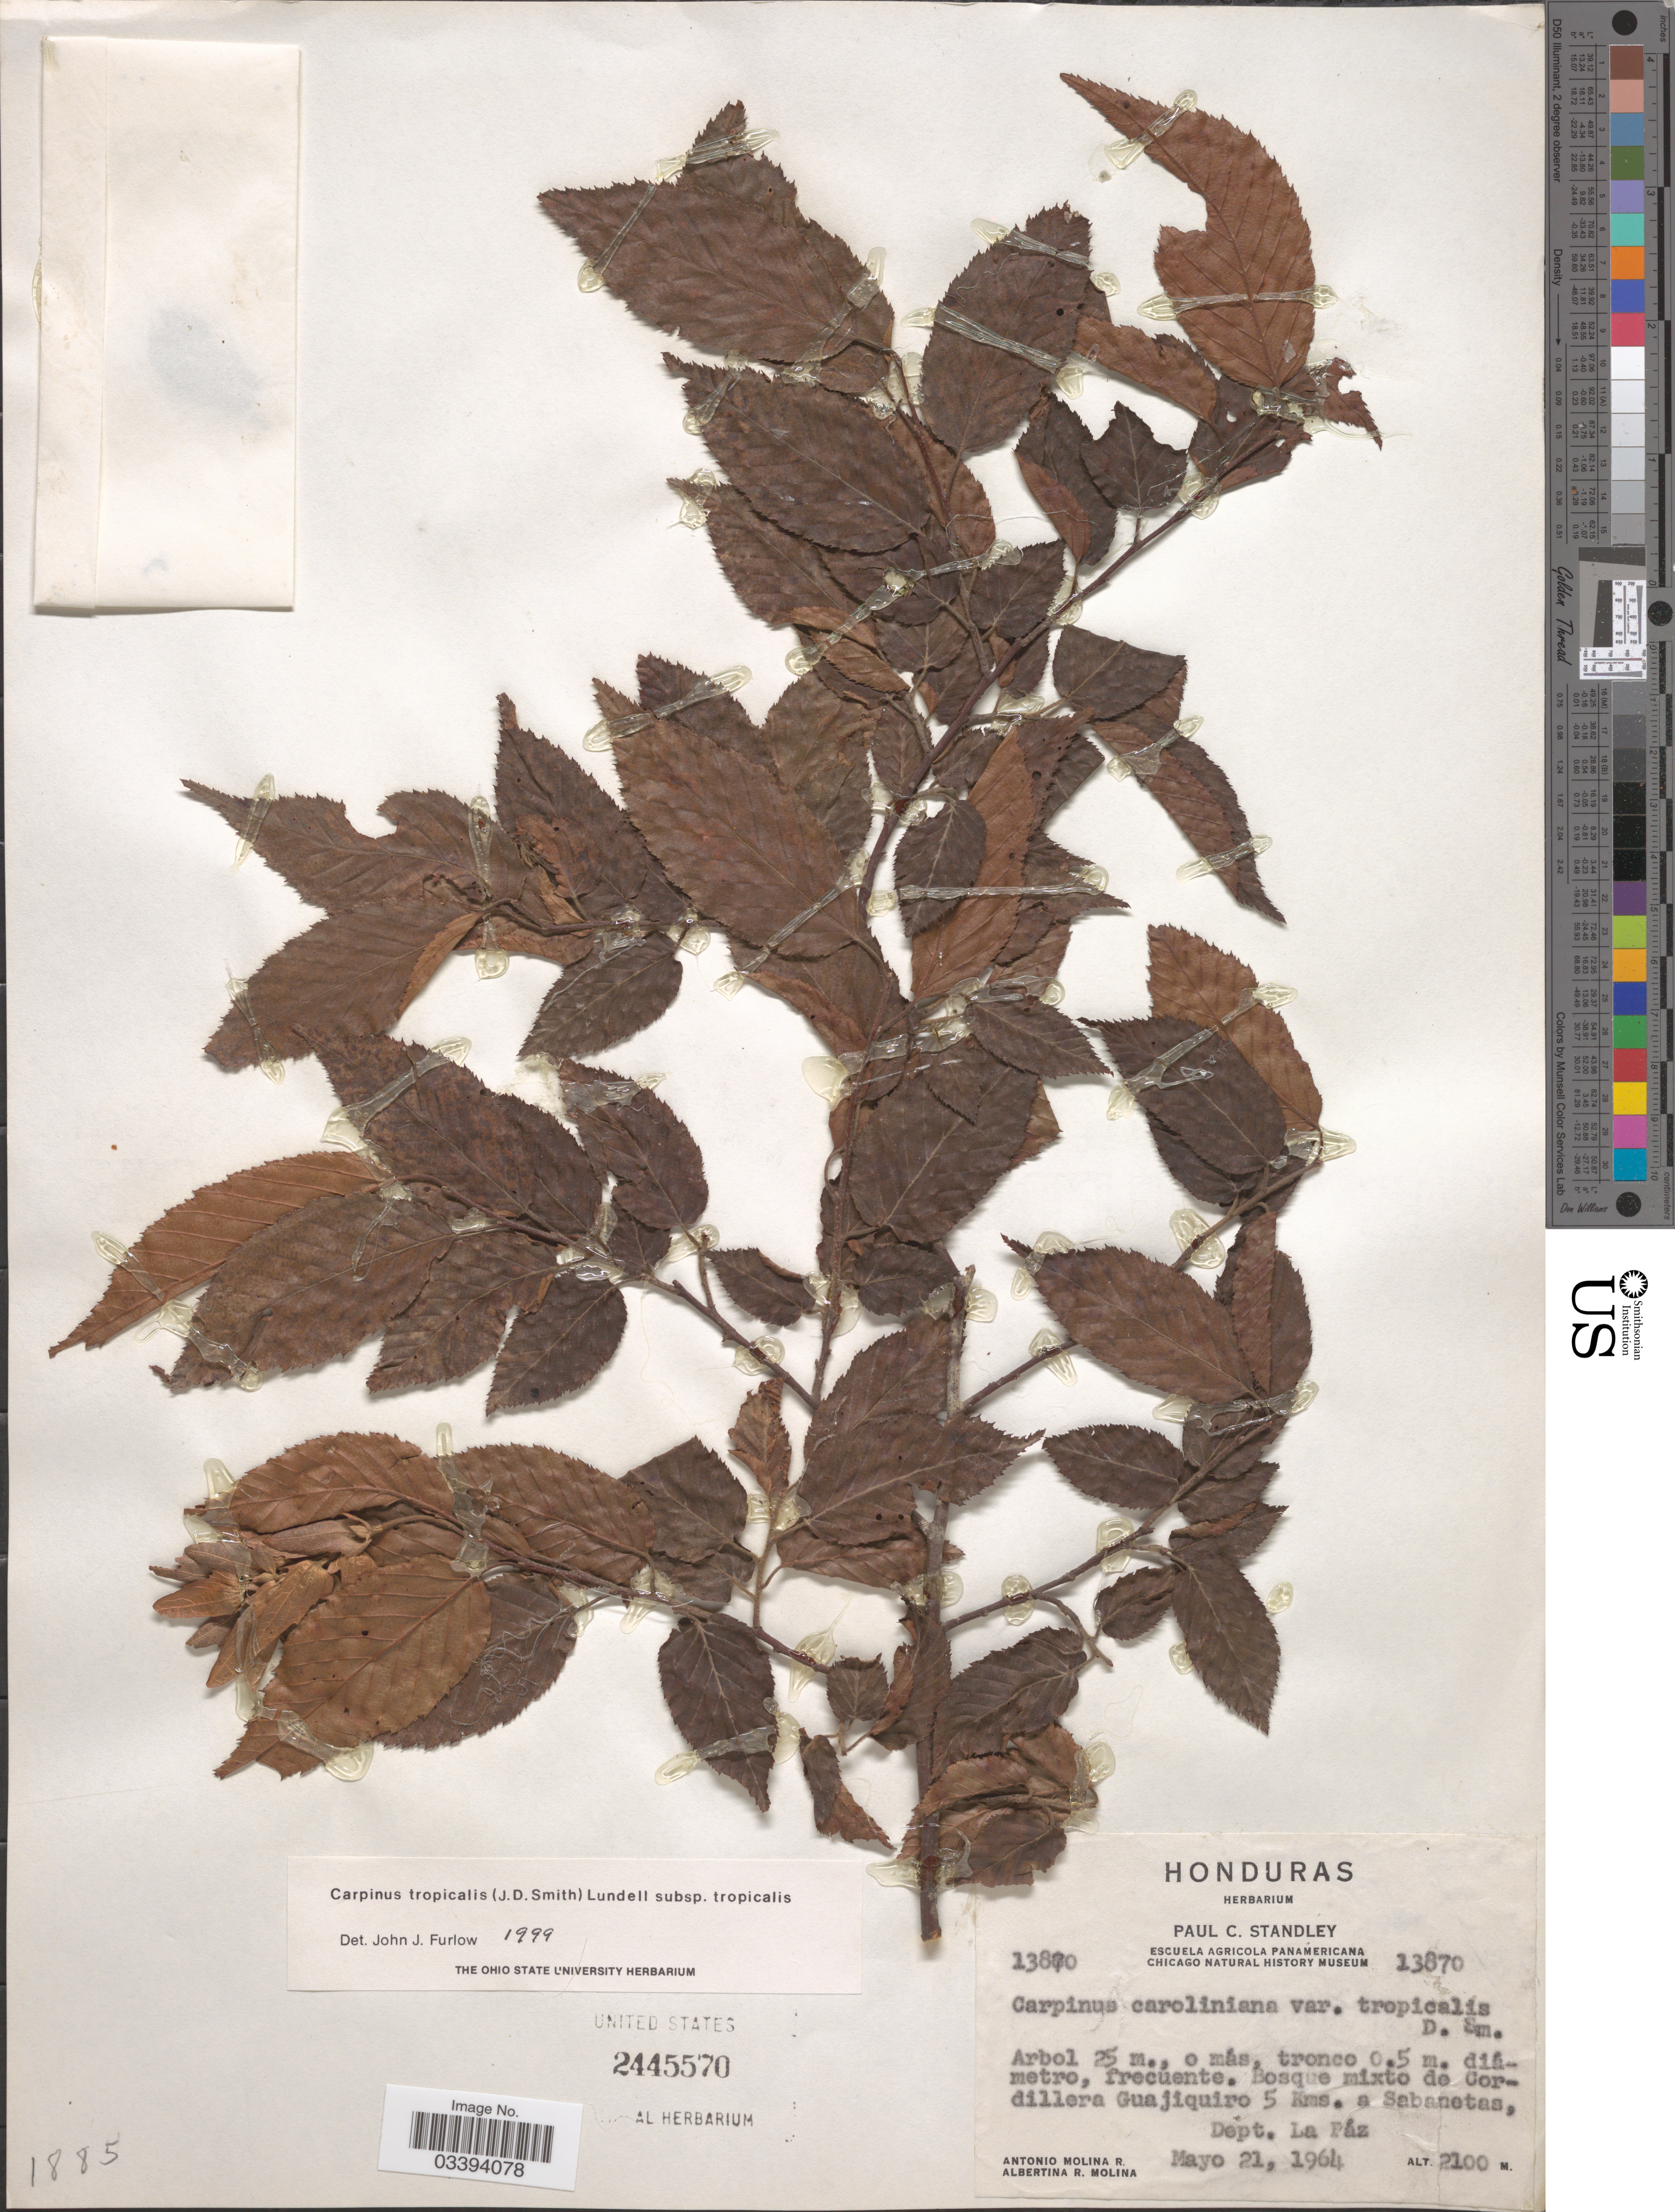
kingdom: Plantae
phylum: Tracheophyta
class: Magnoliopsida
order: Fagales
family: Betulaceae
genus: Carpinus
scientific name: Carpinus tropicalis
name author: (Donn. Sm.) Lundell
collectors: A. Molina R. & A. R. Molina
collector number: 13870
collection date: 1964-05-21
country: Honduras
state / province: La Paz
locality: Bosque mixto de Cordillera Guajiquiro 5 Kms. a Sabanetas, Dept. La Páz.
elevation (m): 2100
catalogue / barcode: US 2445570